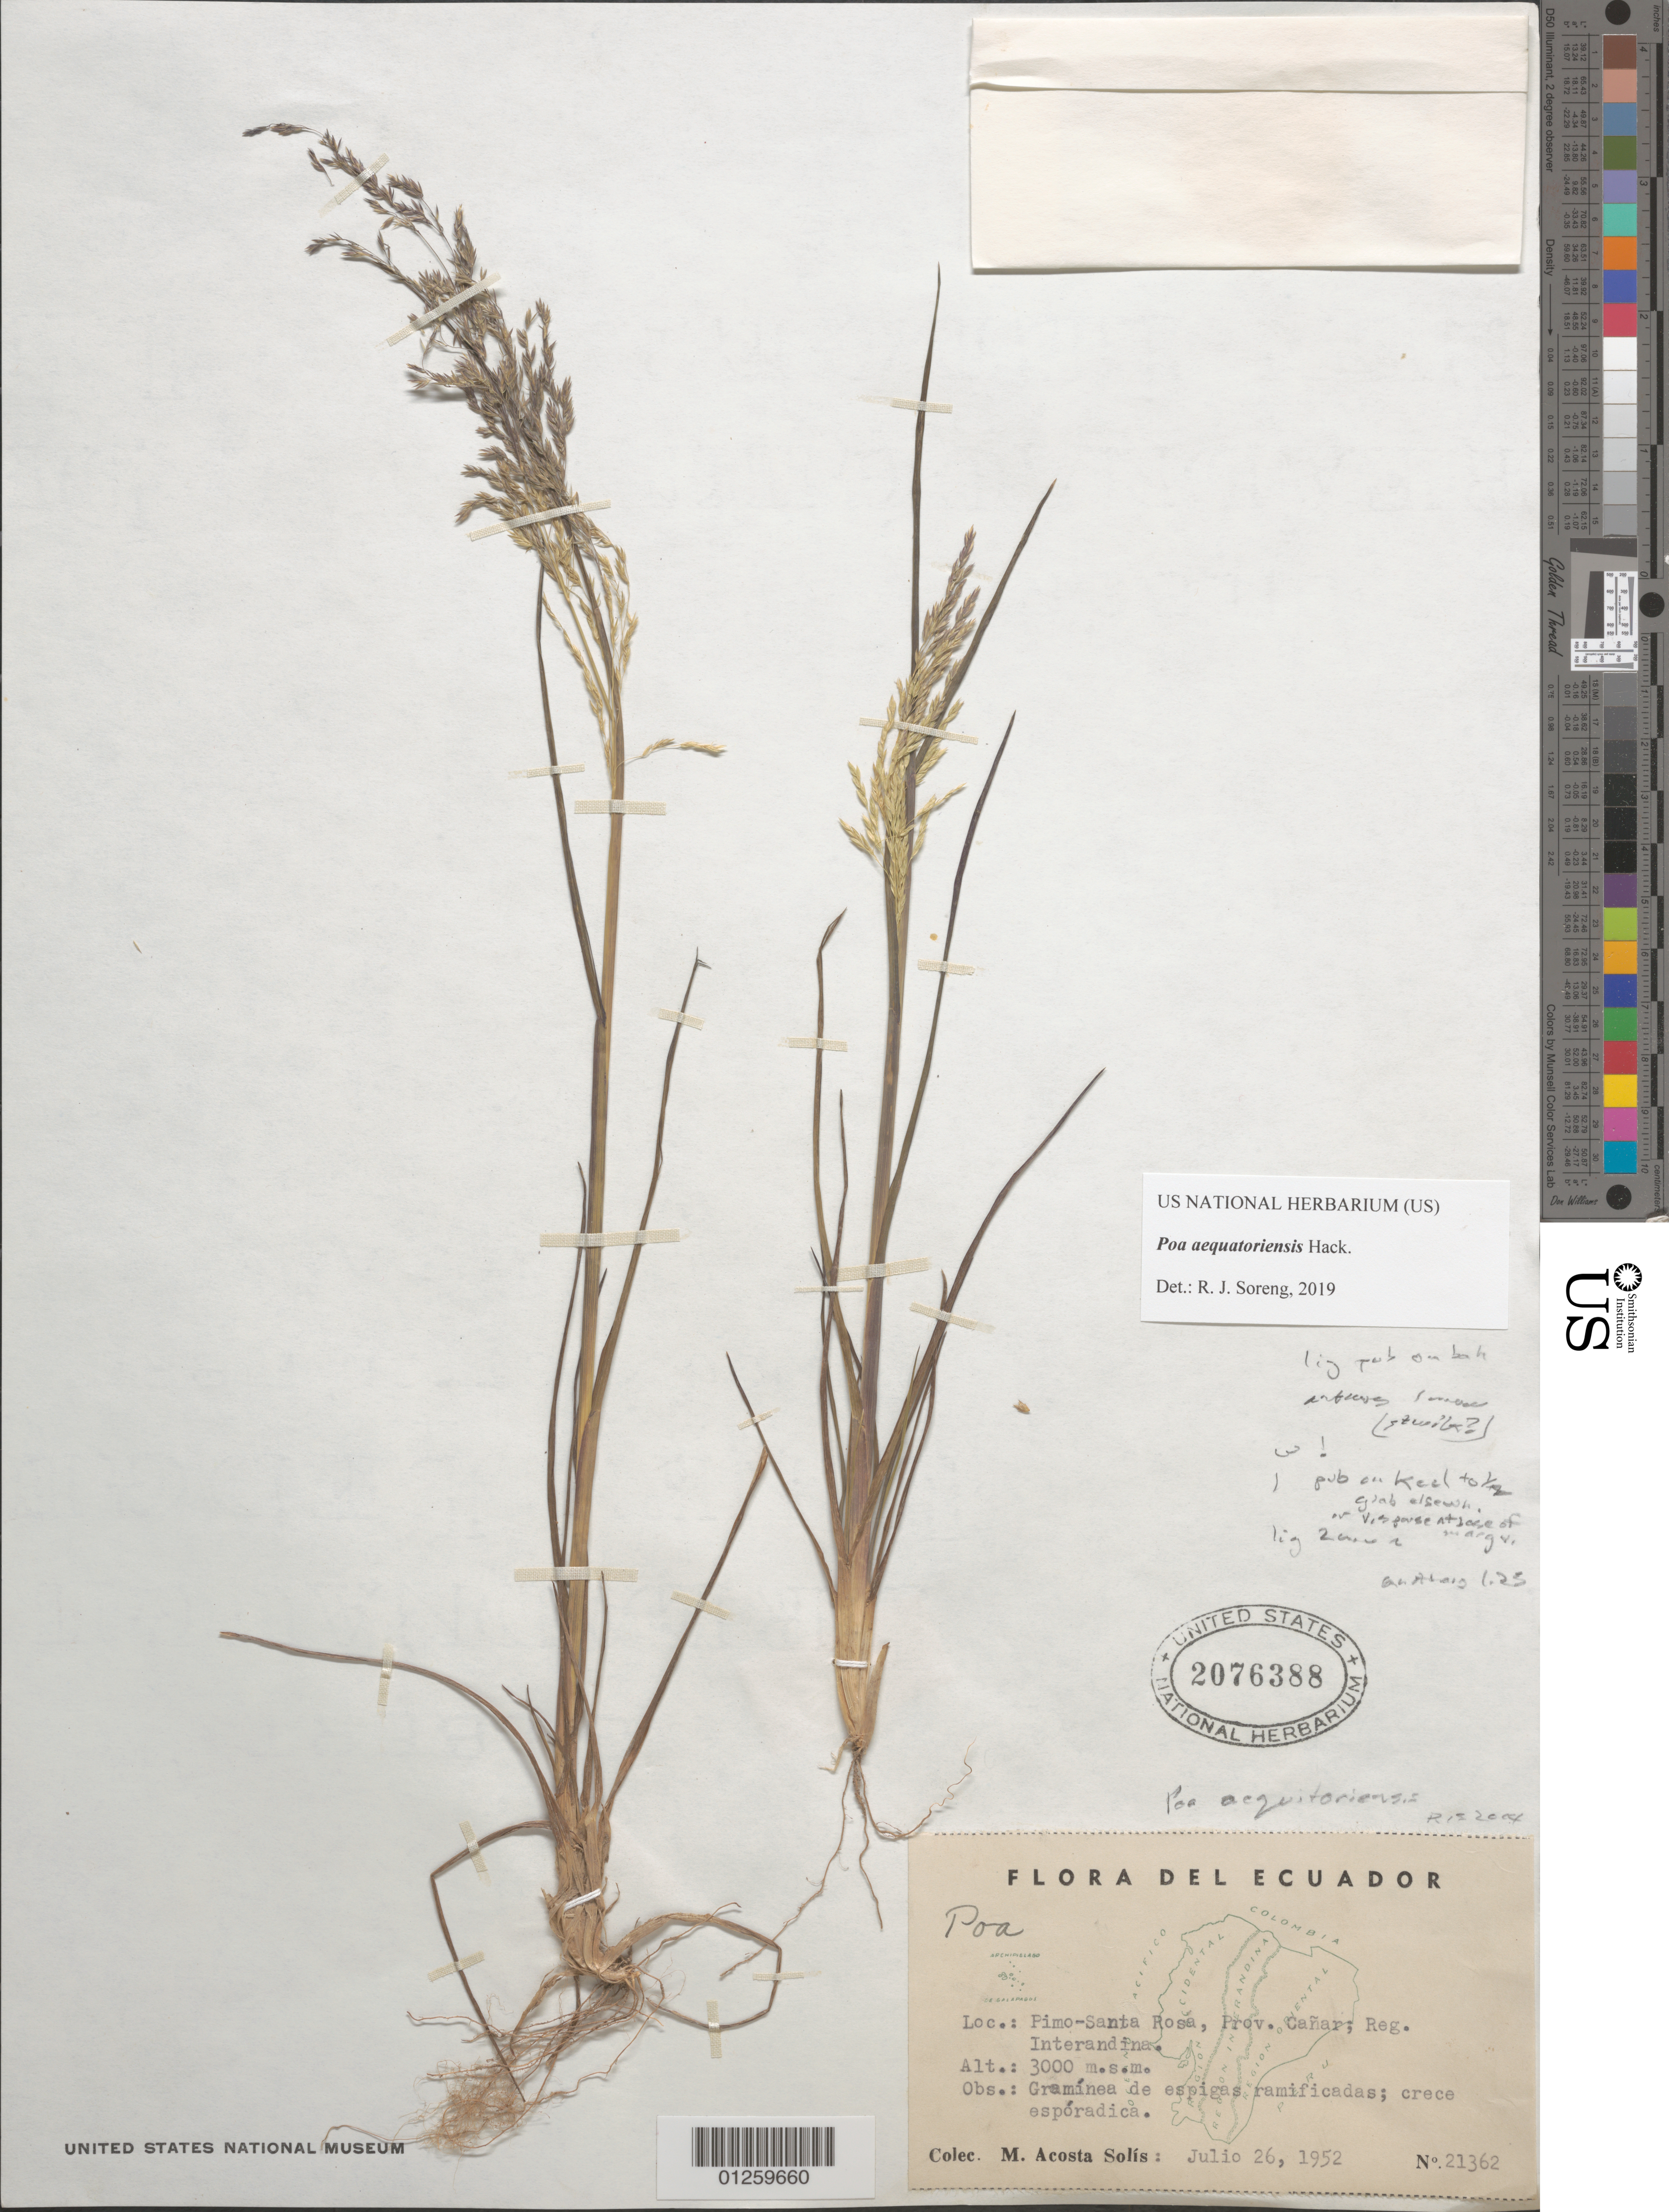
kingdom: Plantae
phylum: Tracheophyta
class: Liliopsida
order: Poales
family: Poaceae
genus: Poa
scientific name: Poa aequatoriensis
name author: Hack.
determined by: Soreng, Robert J., Research Associate (BOT), Smithsonian Institution - National Museum of Natural History (UNITED STATES)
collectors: M. Acosta Solis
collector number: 21362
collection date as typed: Julio 26, 1952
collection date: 1952-07-26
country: Ecuador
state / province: Canar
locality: Pimo-Santa Rosa, Prov. Canar; Reg. Interandina.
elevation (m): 3000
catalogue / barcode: US 2076388